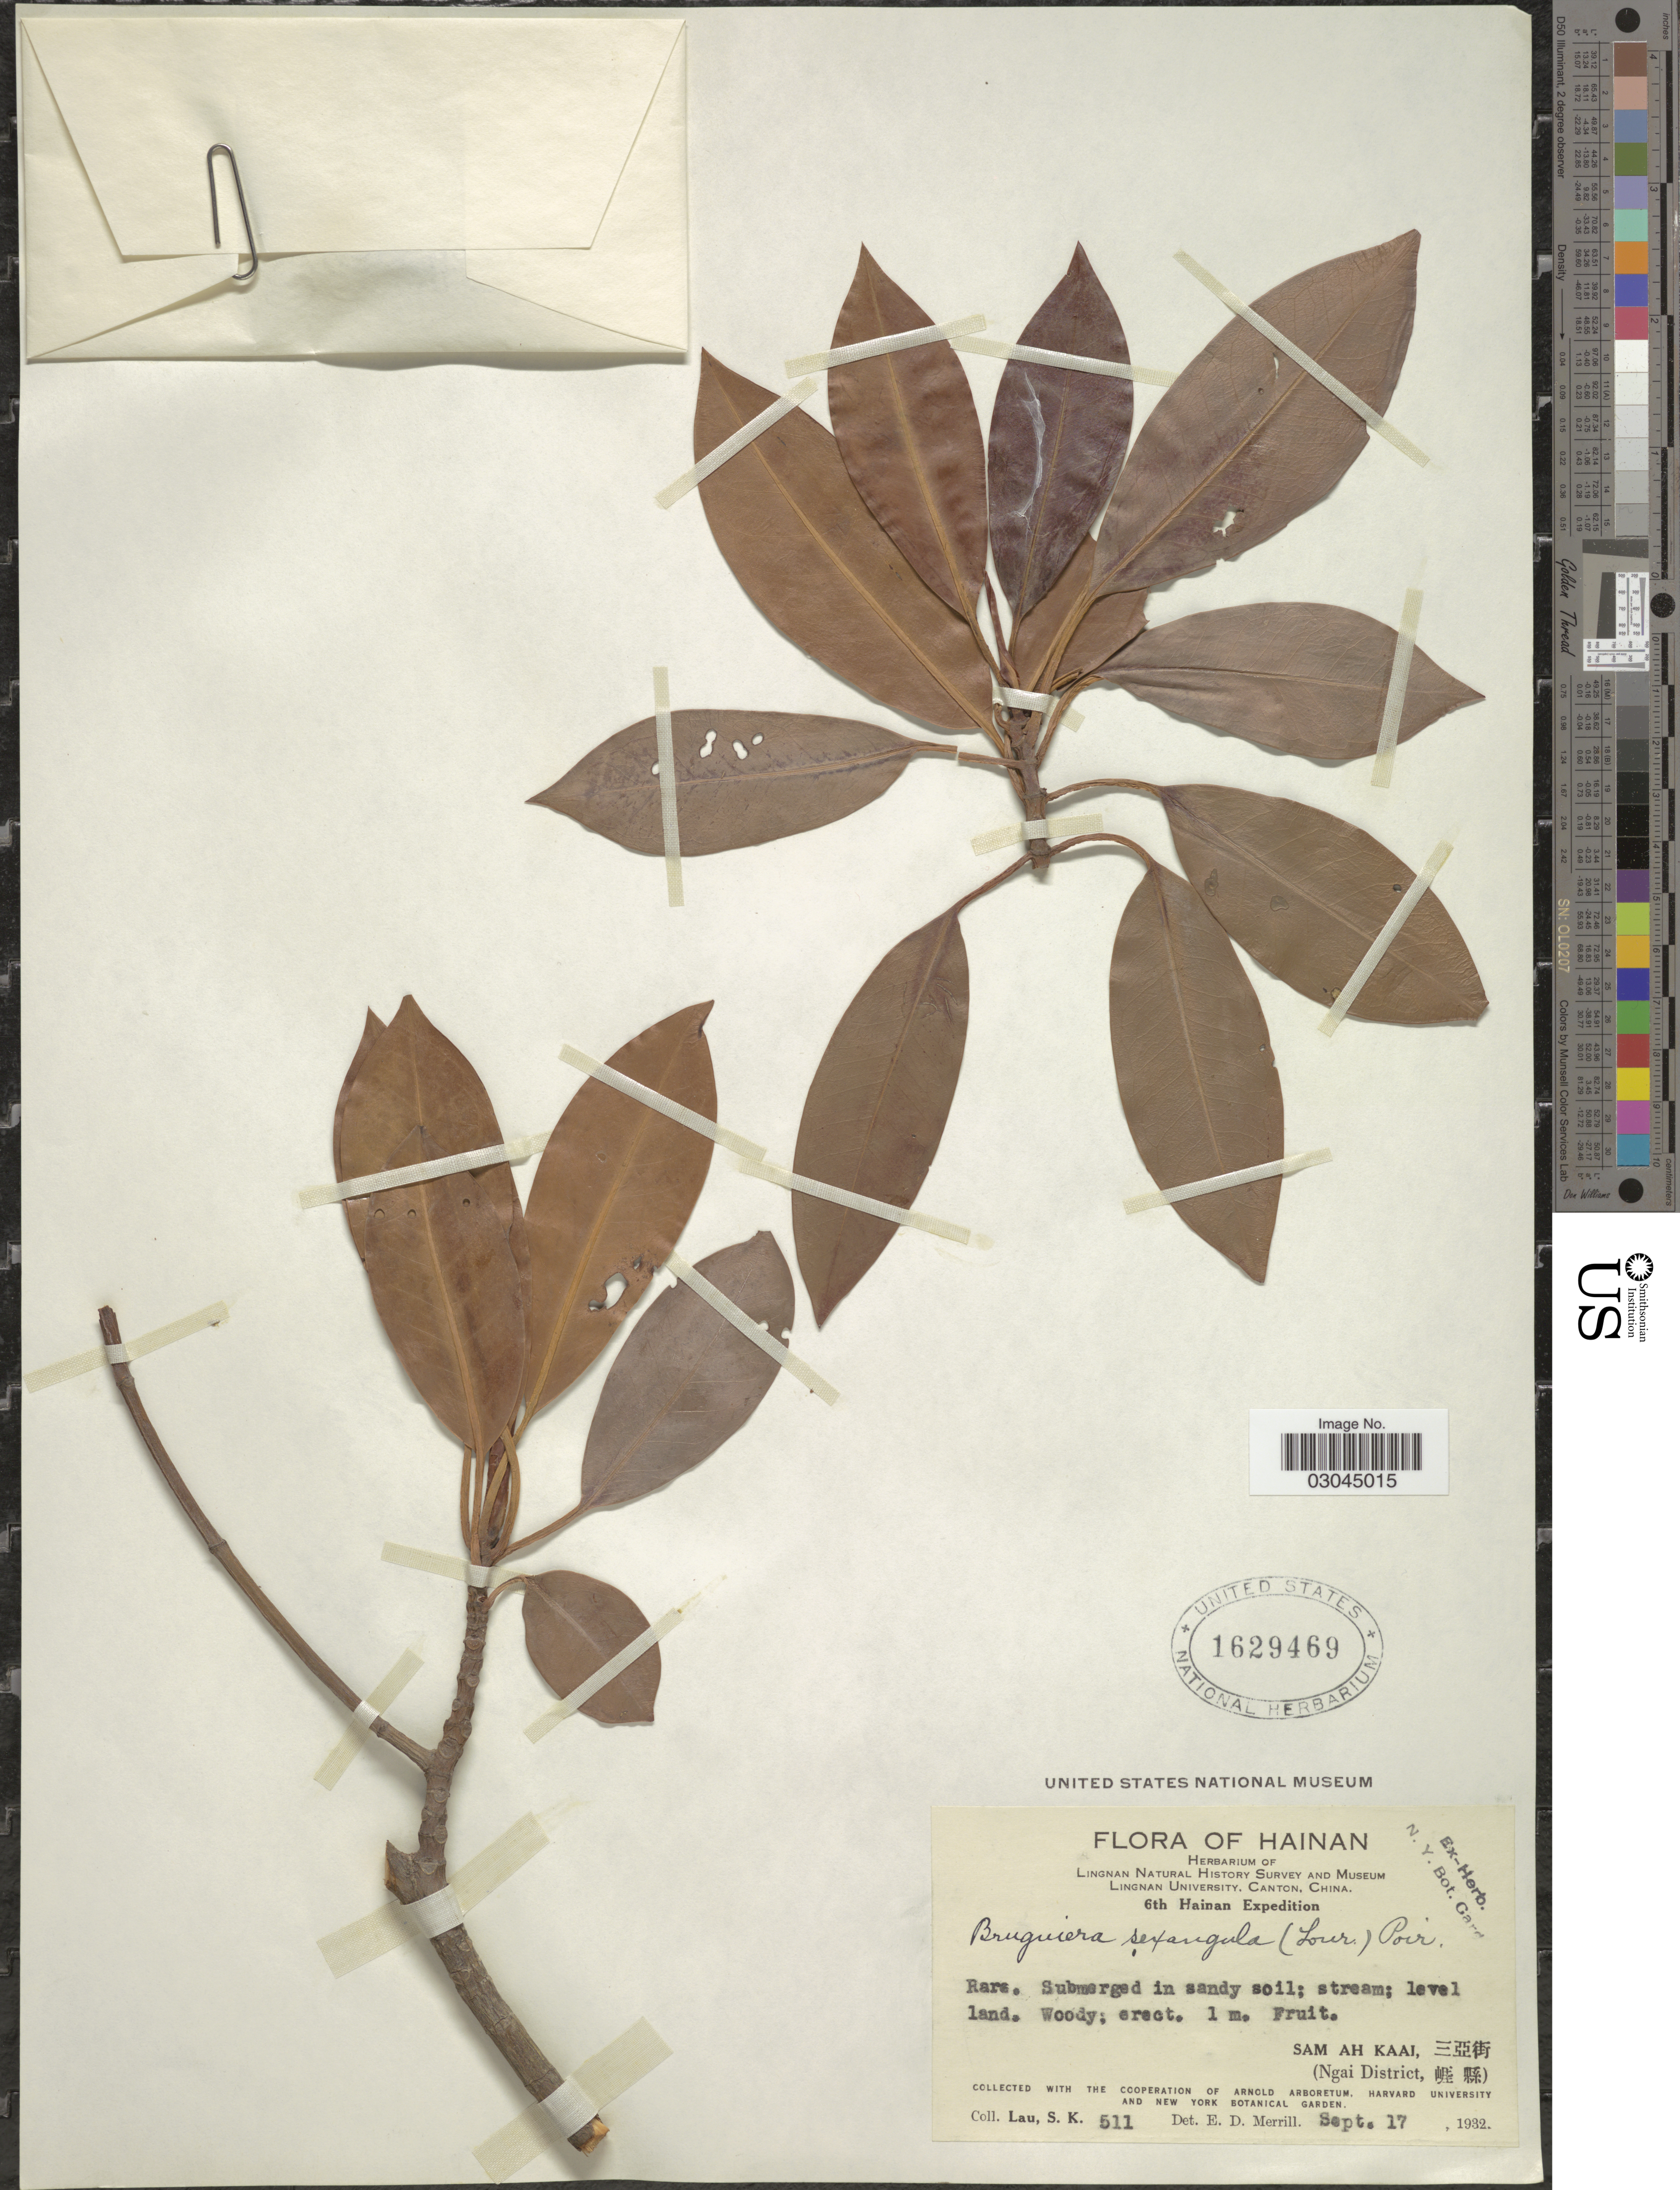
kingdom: Plantae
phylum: Tracheophyta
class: Magnoliopsida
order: Malpighiales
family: Rhizophoraceae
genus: Bruguiera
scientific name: Bruguiera sexangula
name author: (Lour.) Poir.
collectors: S. K. Lau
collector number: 511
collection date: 1932-09-17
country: China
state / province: Hainan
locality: Sam Ah Kaai (Ngai District).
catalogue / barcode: US 1629469